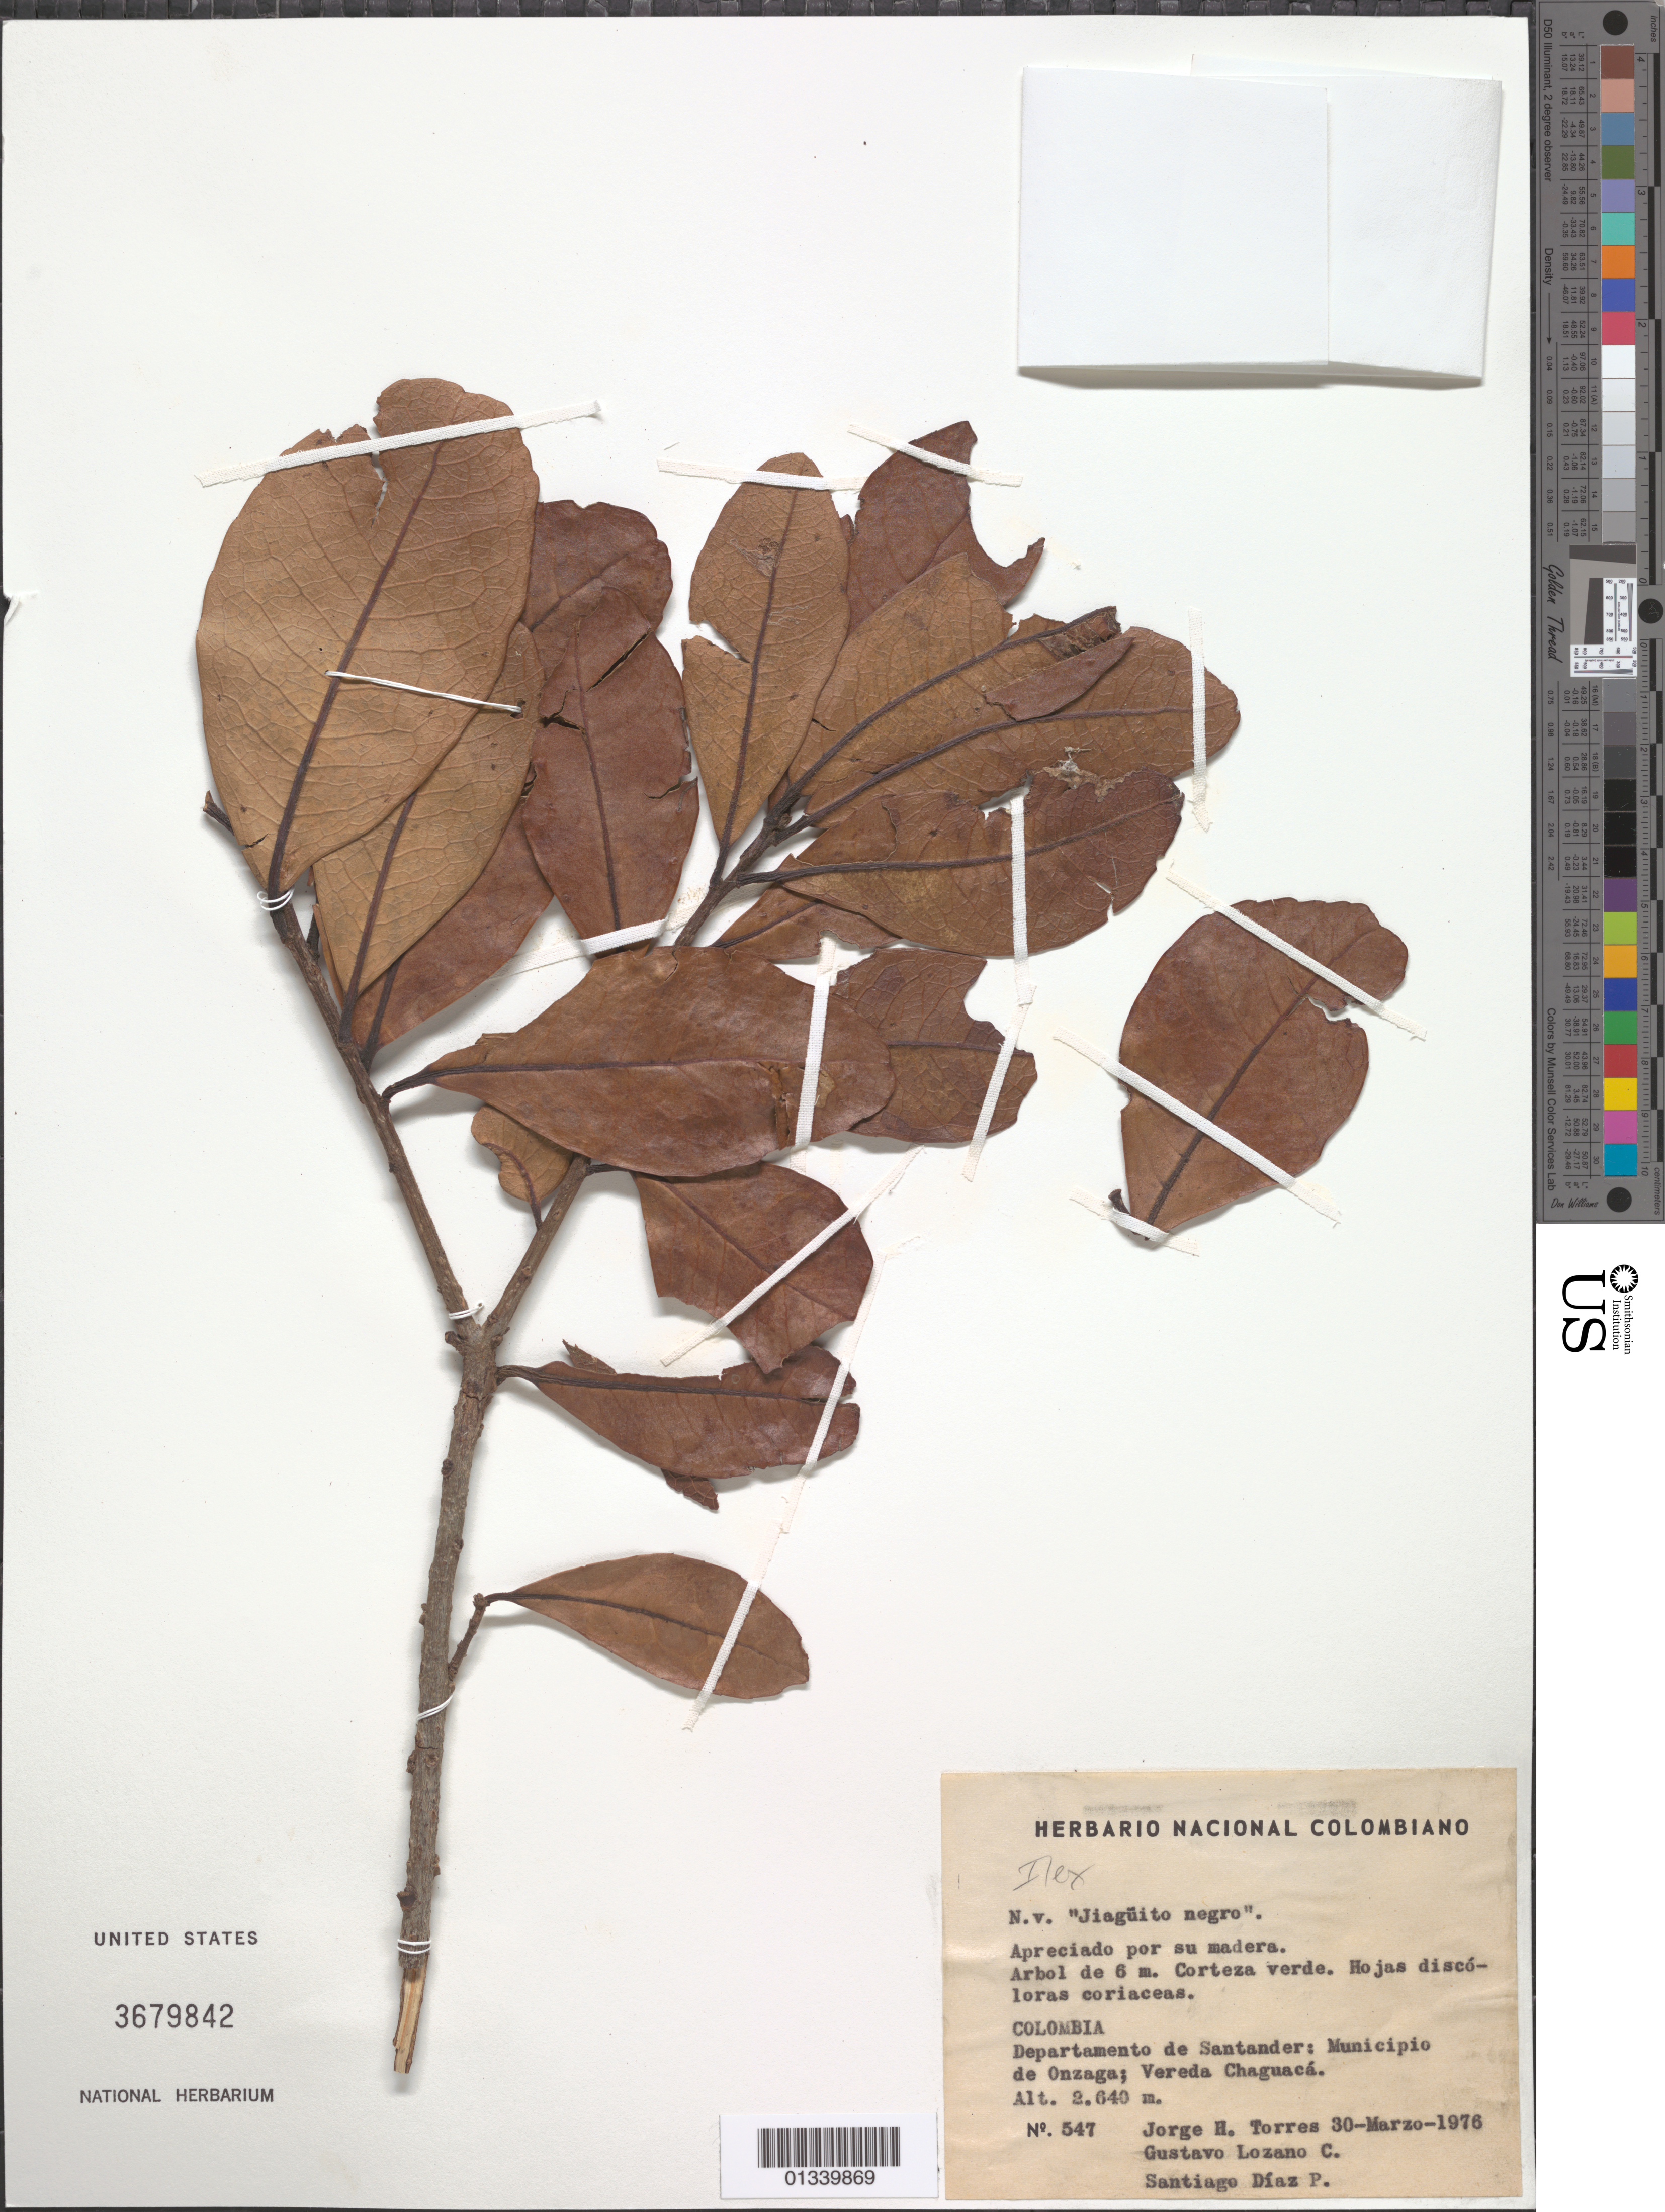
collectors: J. H. Torrea, G. Lozano-Contreras & S. Diaz Piedrahita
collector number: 547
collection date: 1976-03-30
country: Colombia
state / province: Santander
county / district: Onzaga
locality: Vereda Chaguaca.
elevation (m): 2.64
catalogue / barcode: US 3679842